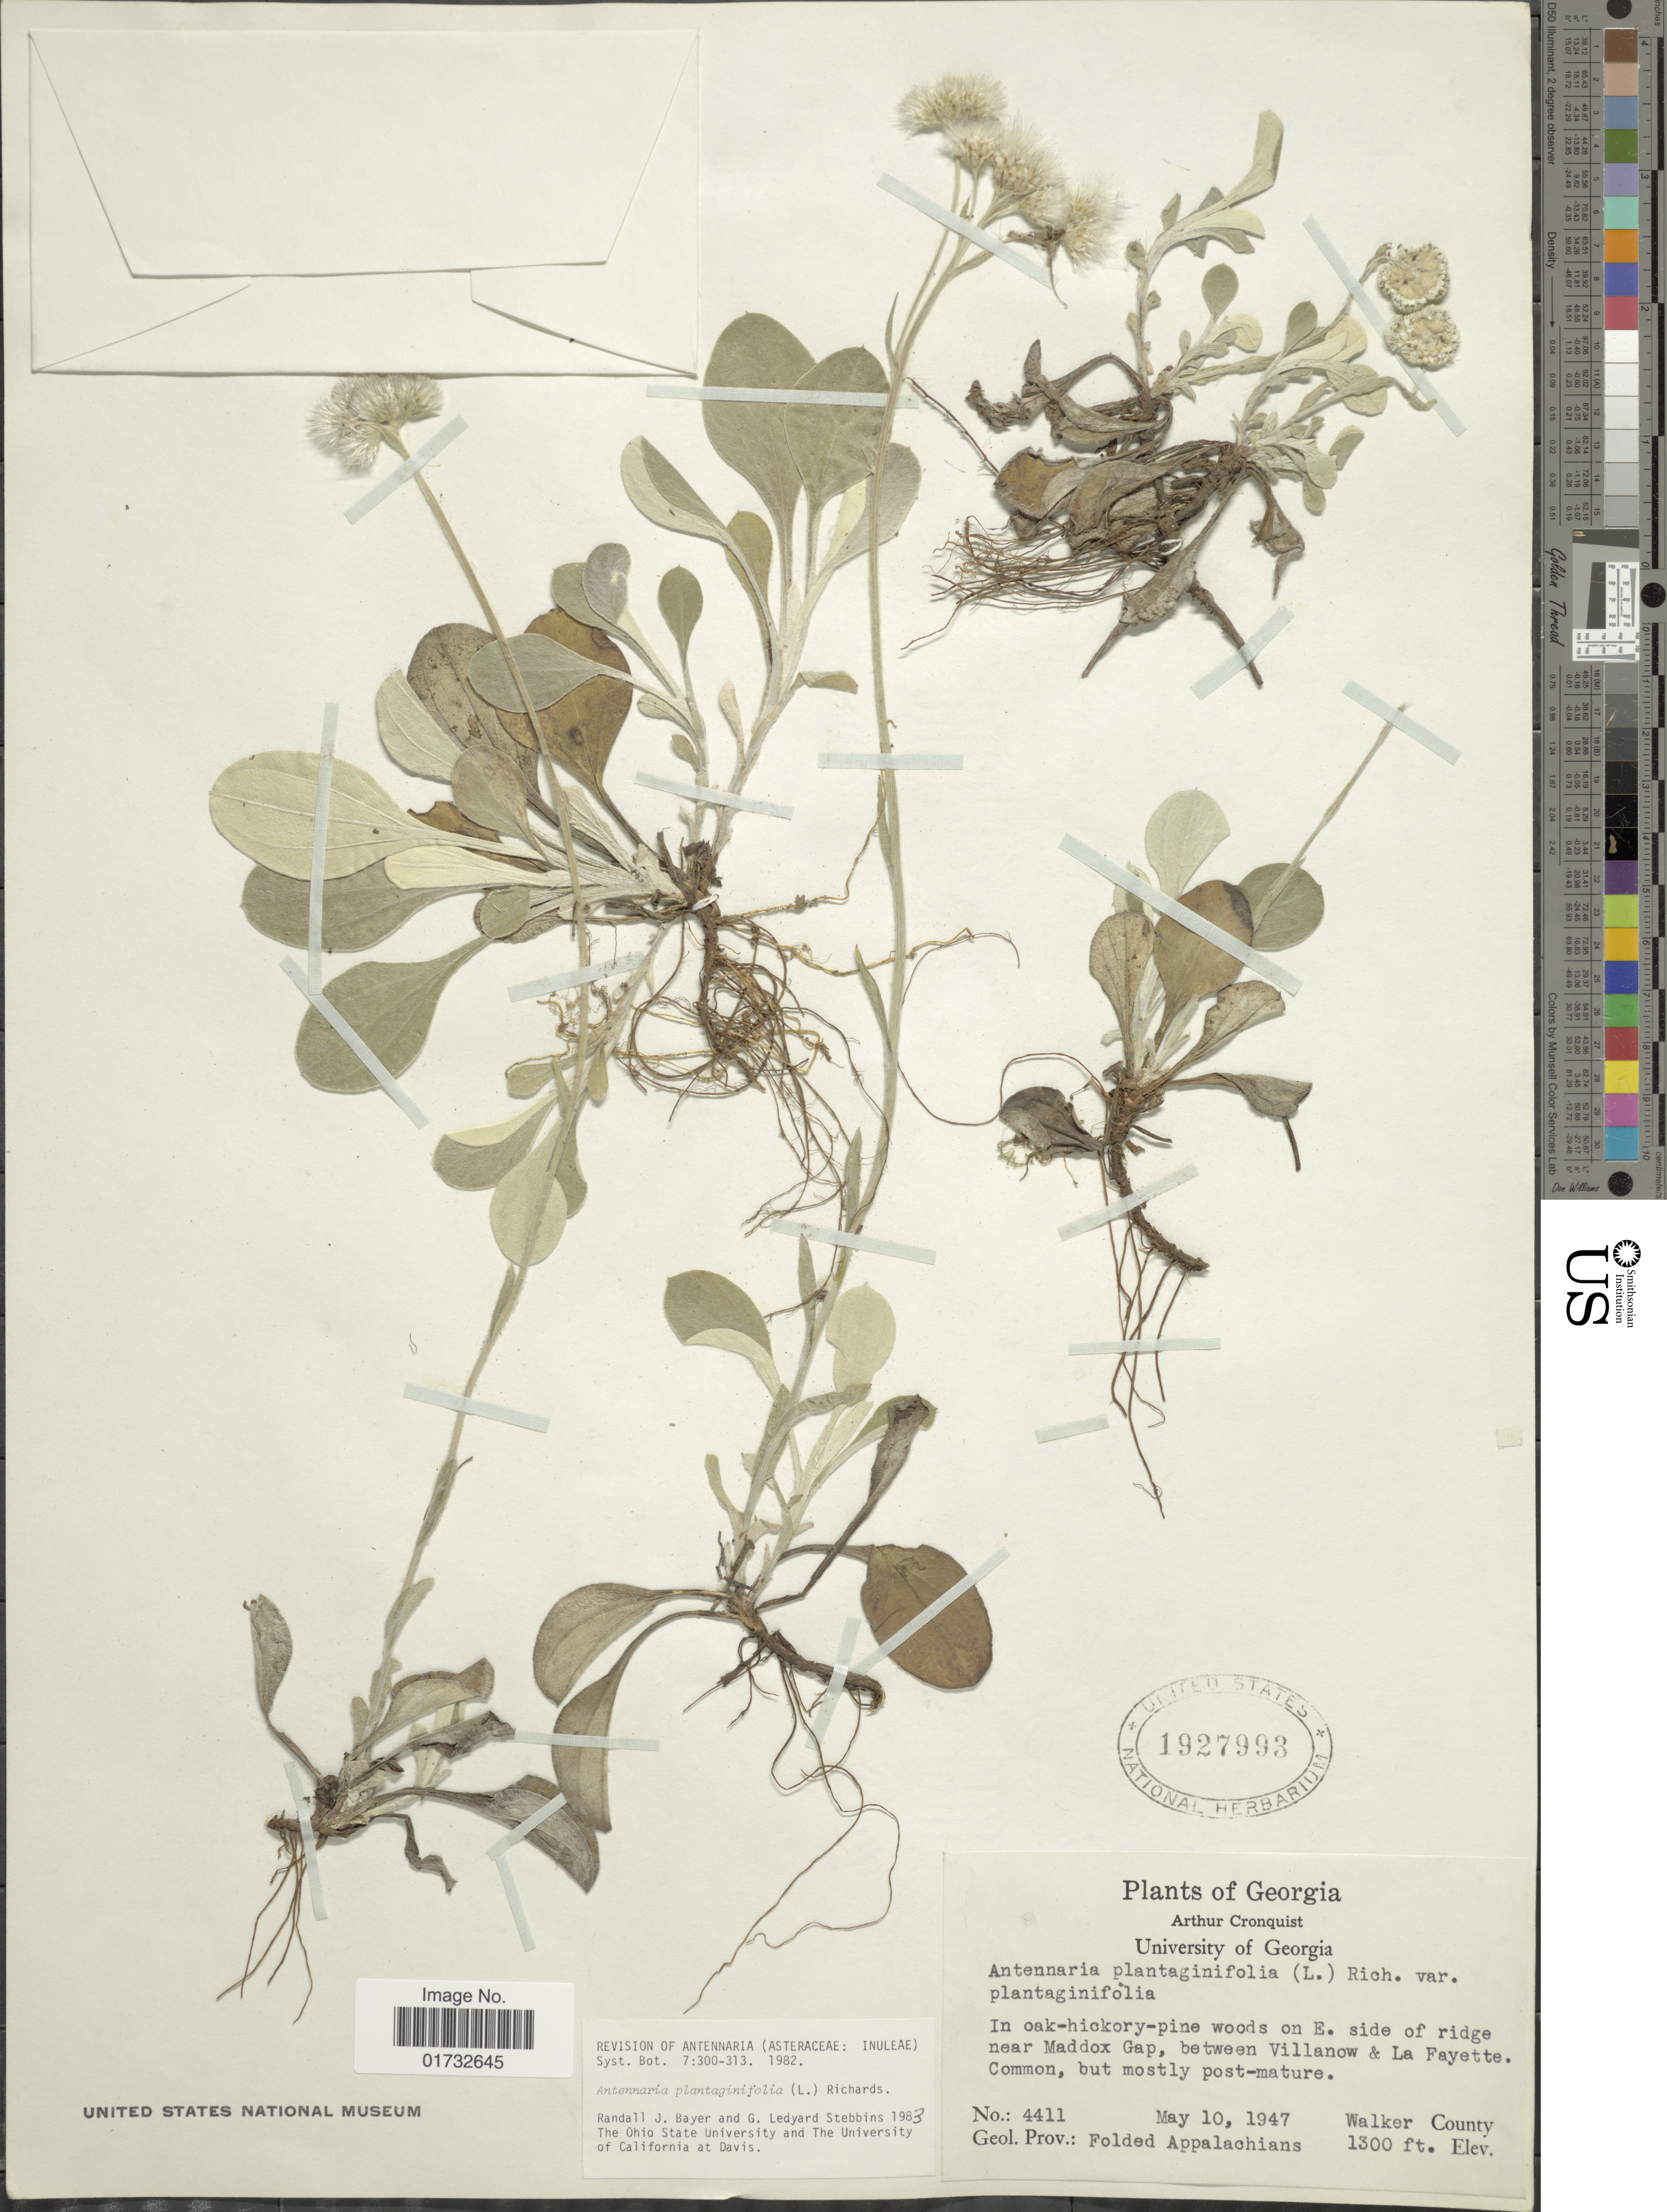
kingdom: Plantae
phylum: Tracheophyta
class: Magnoliopsida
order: Asterales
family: Asteraceae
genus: Antennaria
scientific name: Antennaria plantaginifolia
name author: (L.) Richardson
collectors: A. J. Cronquist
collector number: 4411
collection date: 1947-05-10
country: United States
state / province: Georgia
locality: E. side of ridge near Maddox Gap, between Villanow & La Fayette. Walker County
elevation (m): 396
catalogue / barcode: US 1927993